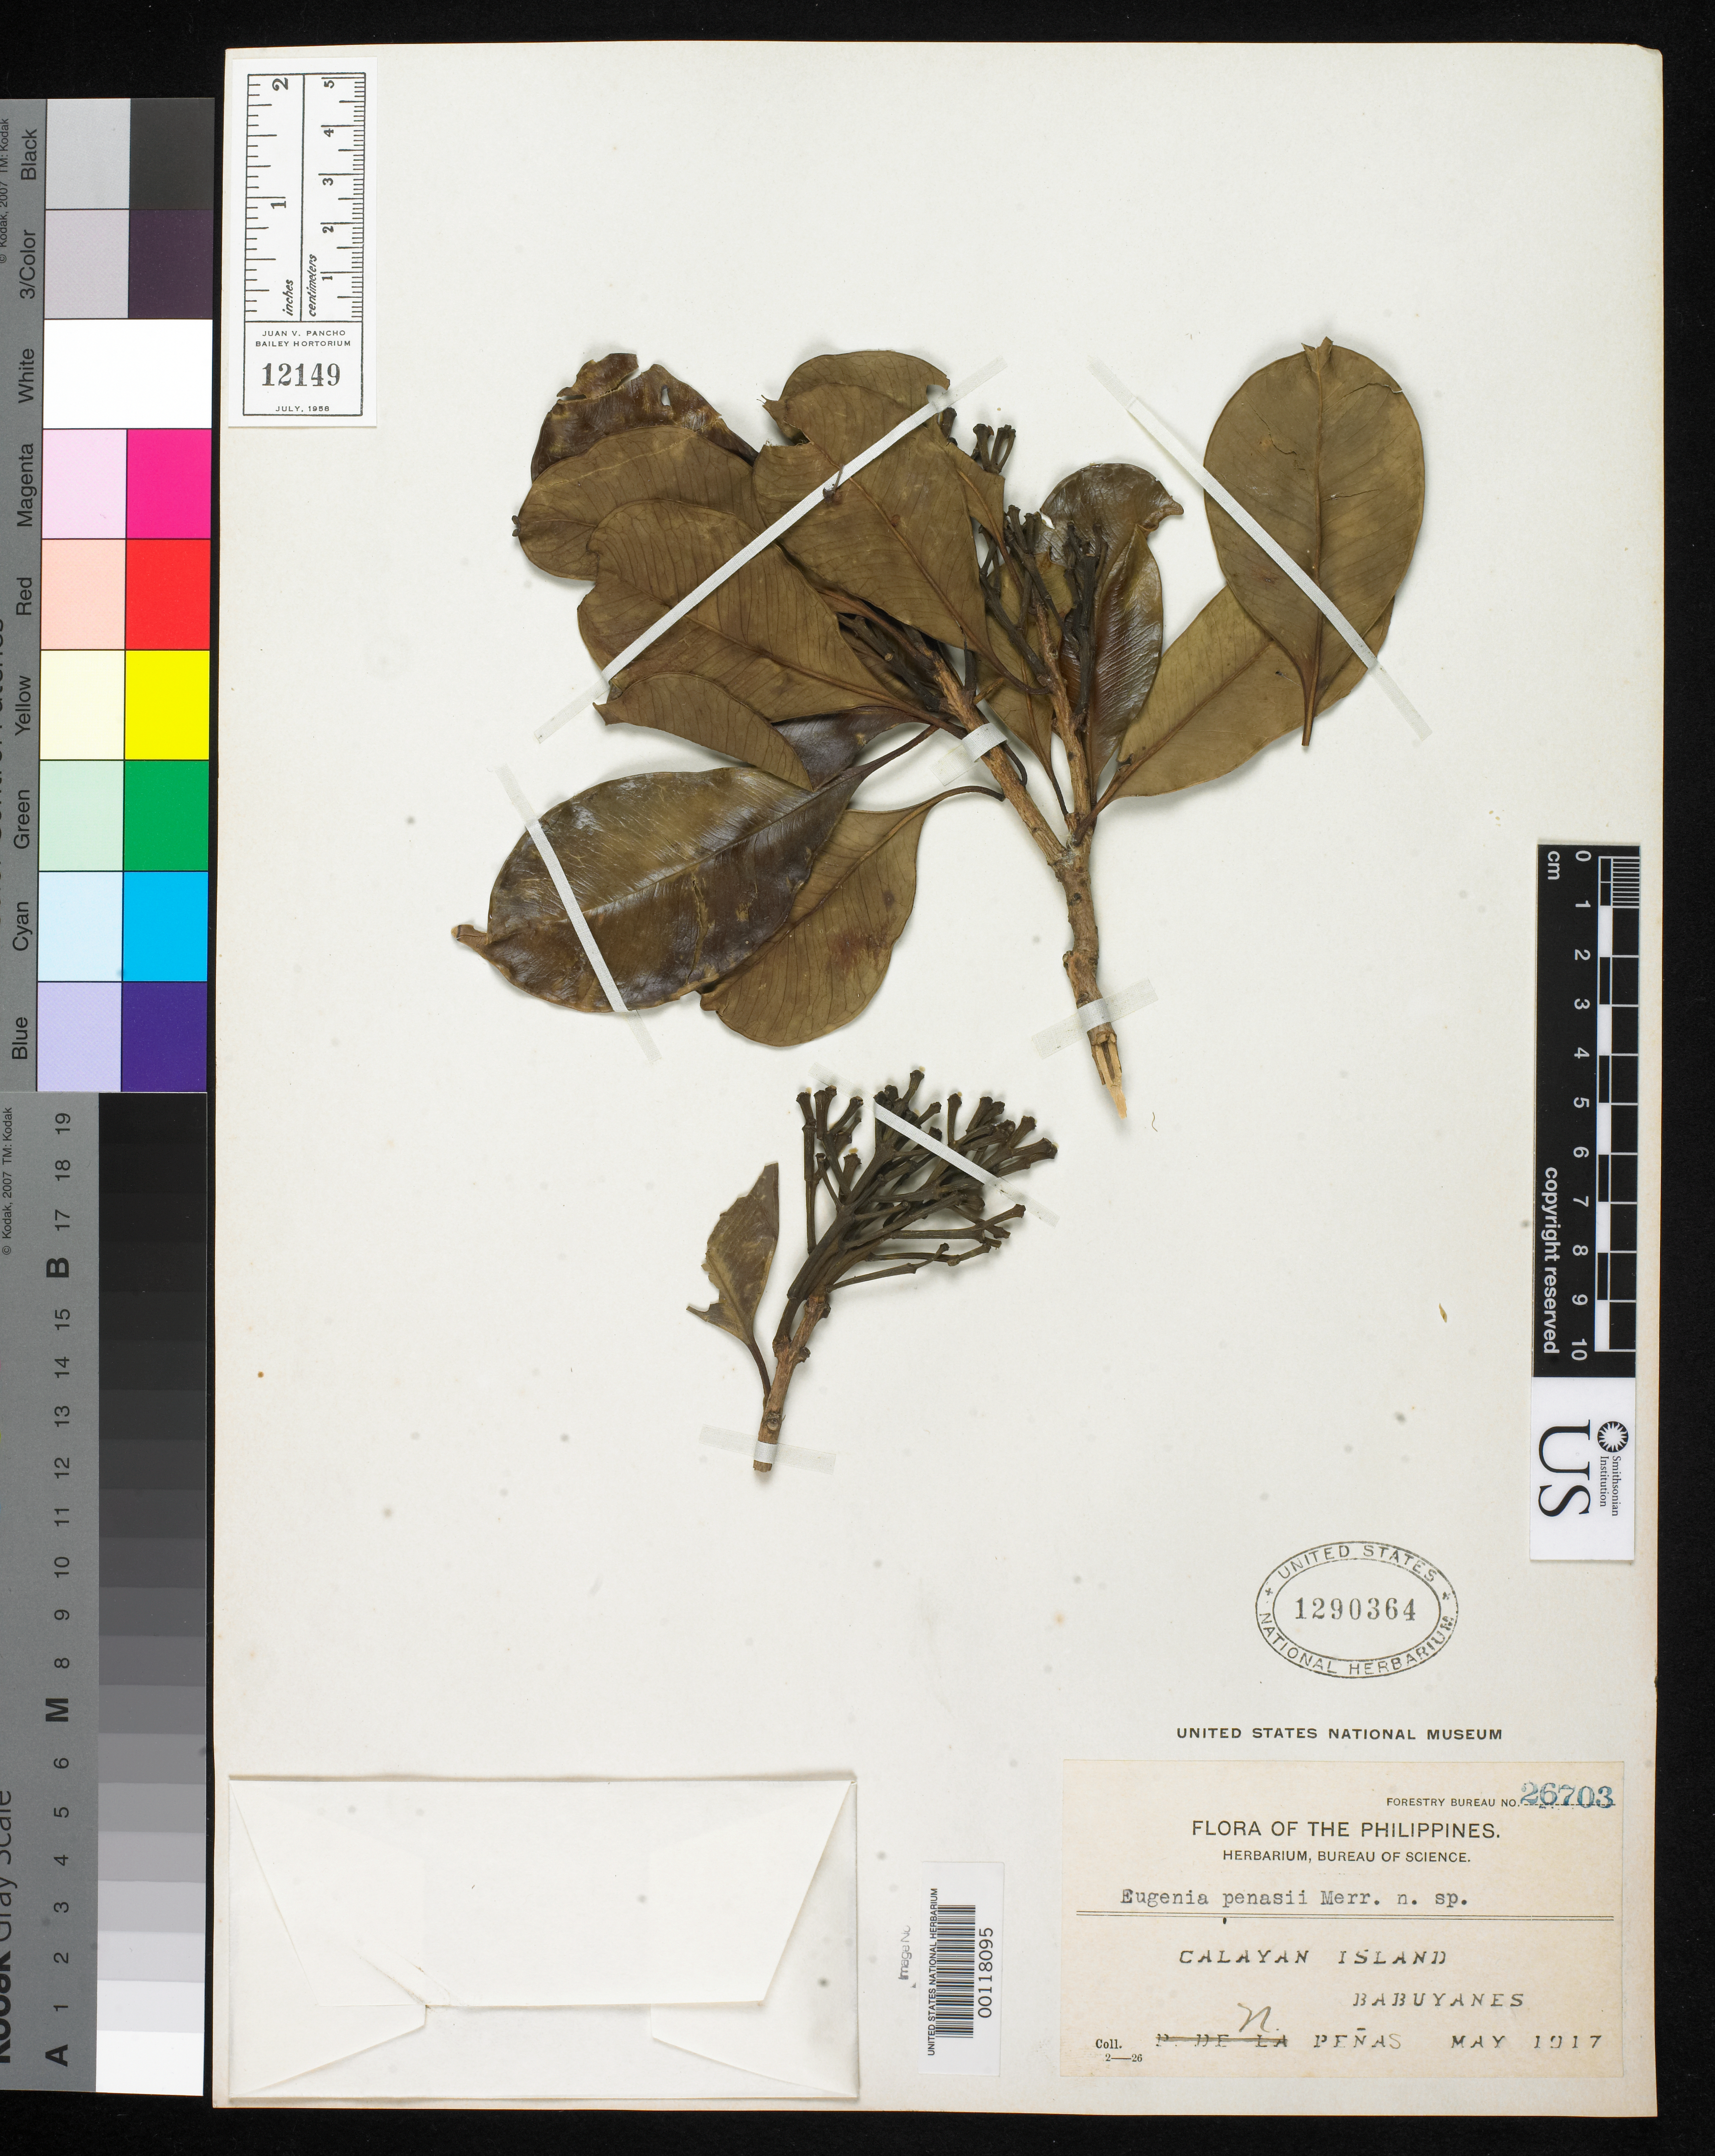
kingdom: Plantae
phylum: Tracheophyta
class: Magnoliopsida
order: Myrtales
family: Myrtaceae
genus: Eugenia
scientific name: Eugenia penasii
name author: Merr.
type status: Isotype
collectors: N. Penas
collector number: Bur. Sci. 26703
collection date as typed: May 1917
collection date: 1917-05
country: Philippines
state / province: Cagayan Valley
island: Babuyan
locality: Cagayan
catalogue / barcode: US 1290364